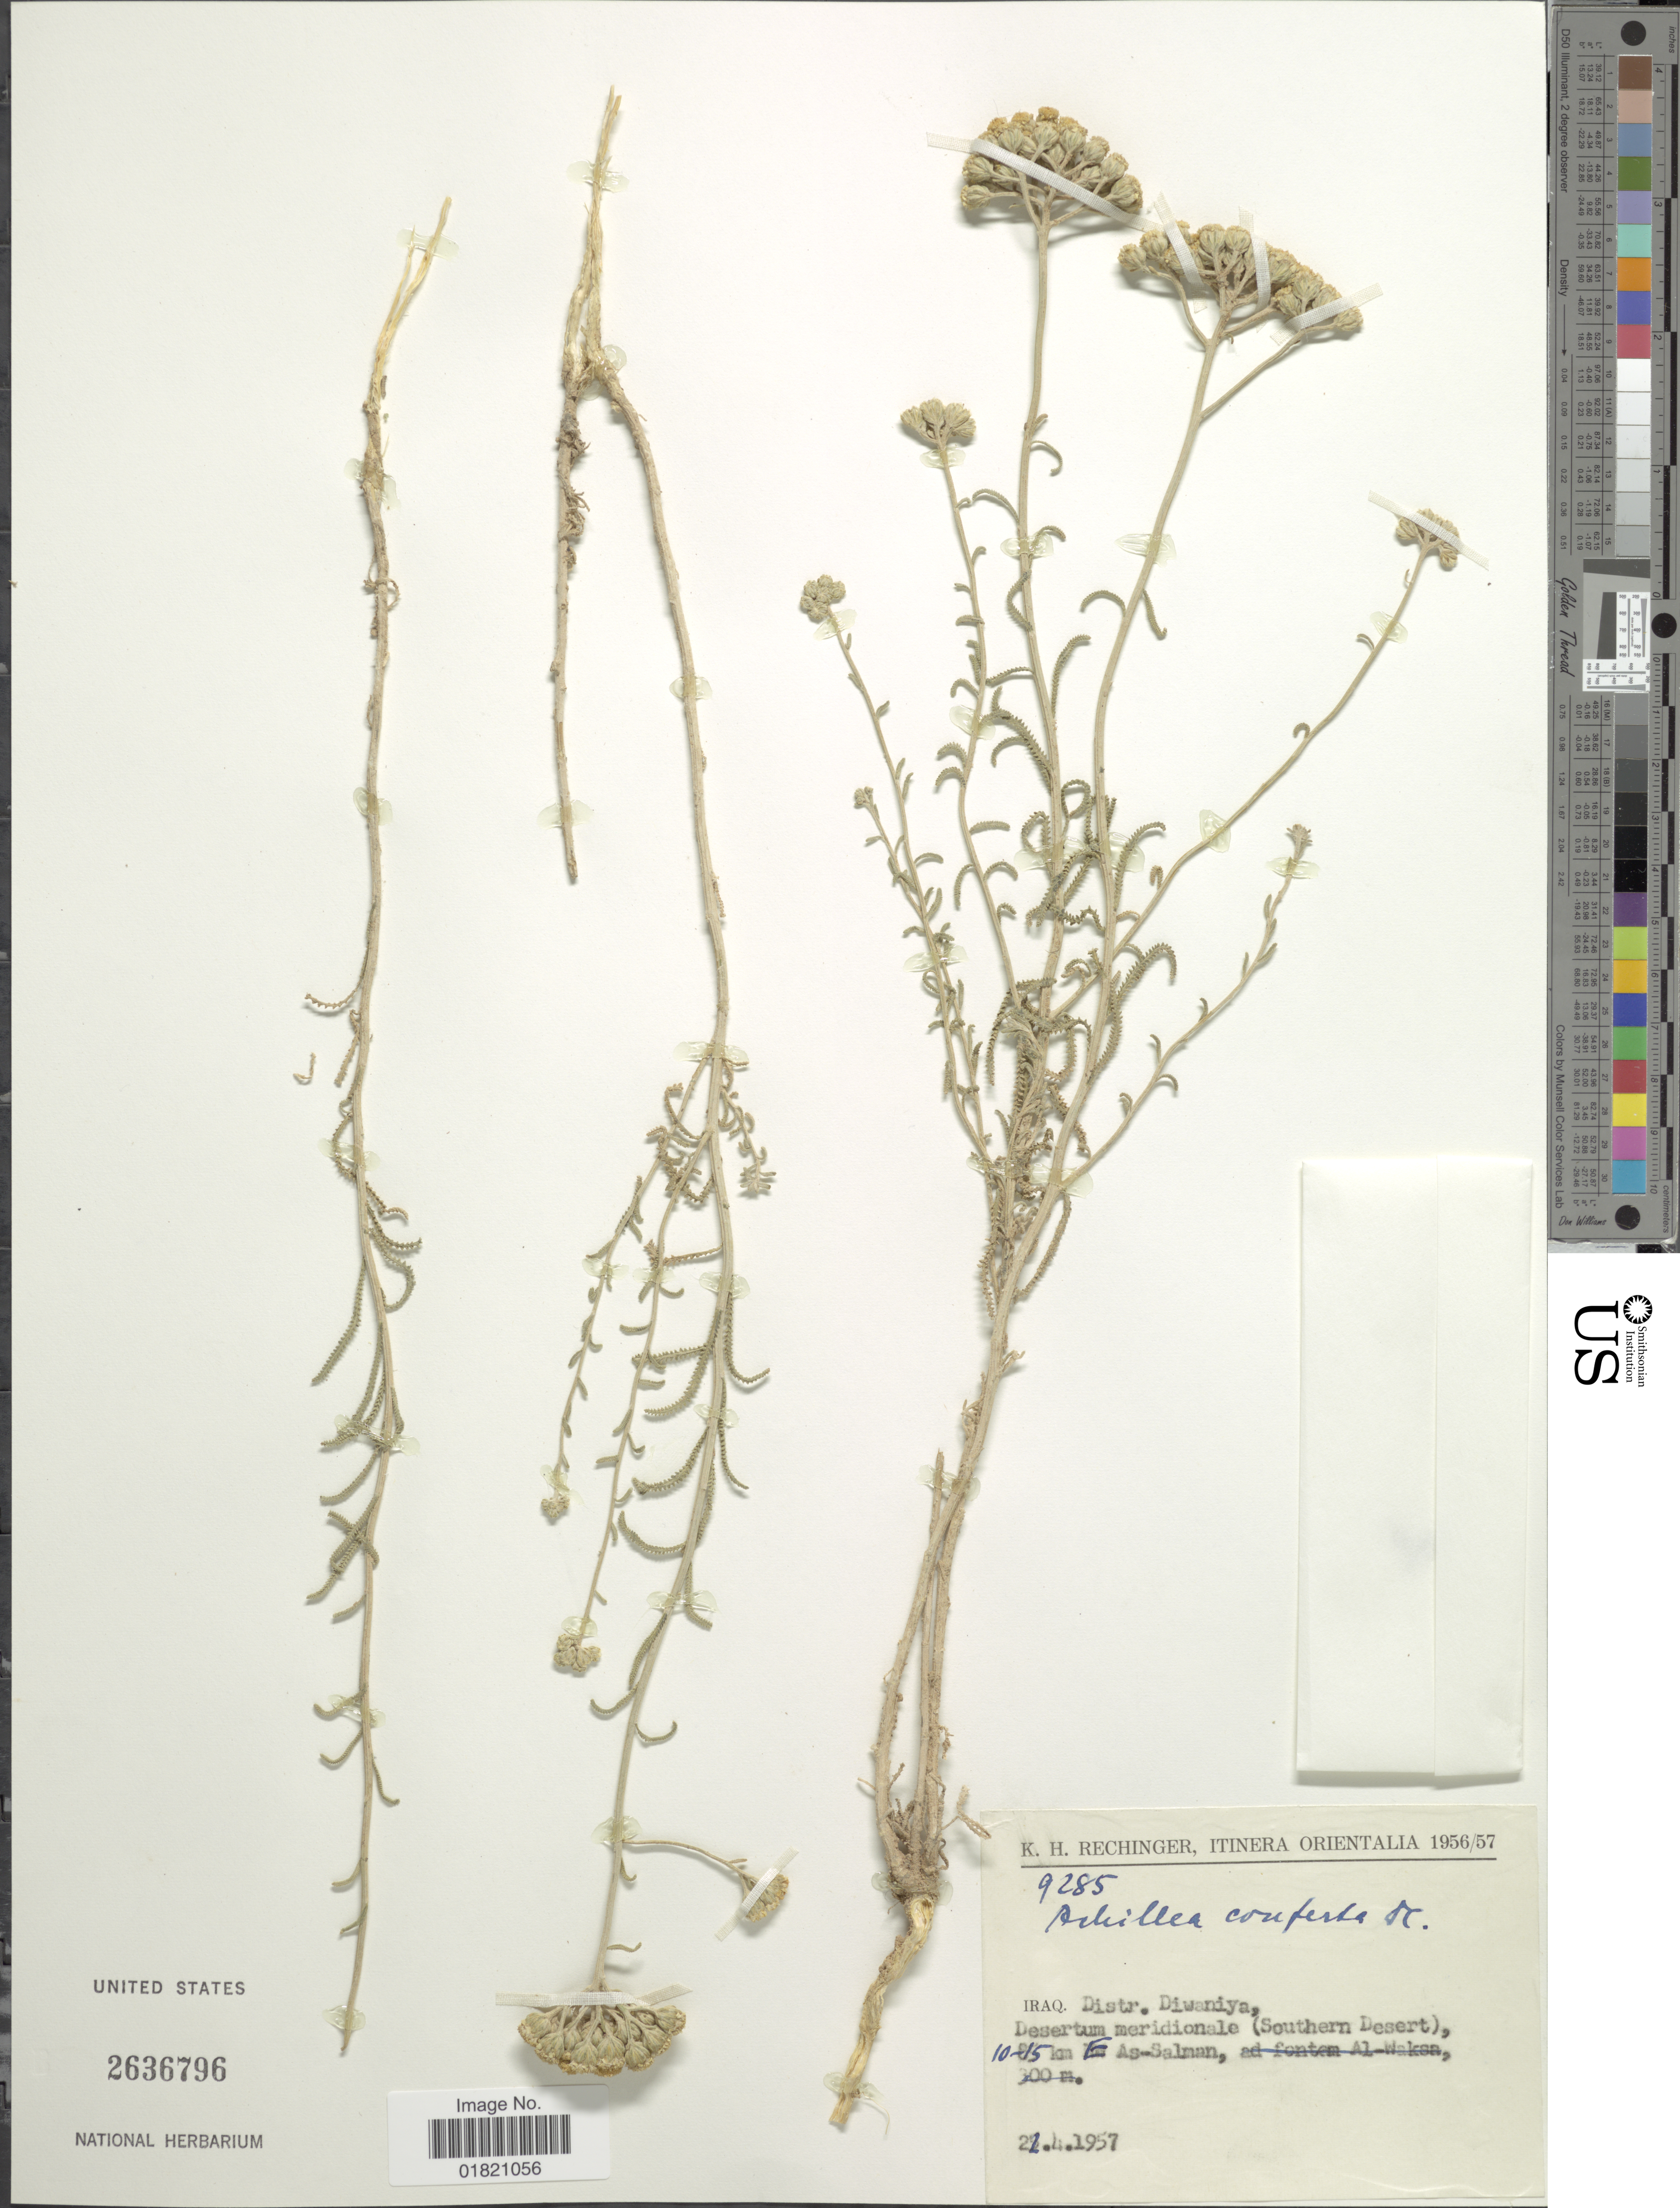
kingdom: Plantae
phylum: Tracheophyta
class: Magnoliopsida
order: Asterales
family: Asteraceae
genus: Achillea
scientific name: Achillea conferta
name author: DC.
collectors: K. H. Rechinger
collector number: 9285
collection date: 1957-04-21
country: Iraq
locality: Orientalia. Distr. Diwaniya, Desertum meridionale (Southern Desert), 10-15 km E As-Salman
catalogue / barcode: US 2636796